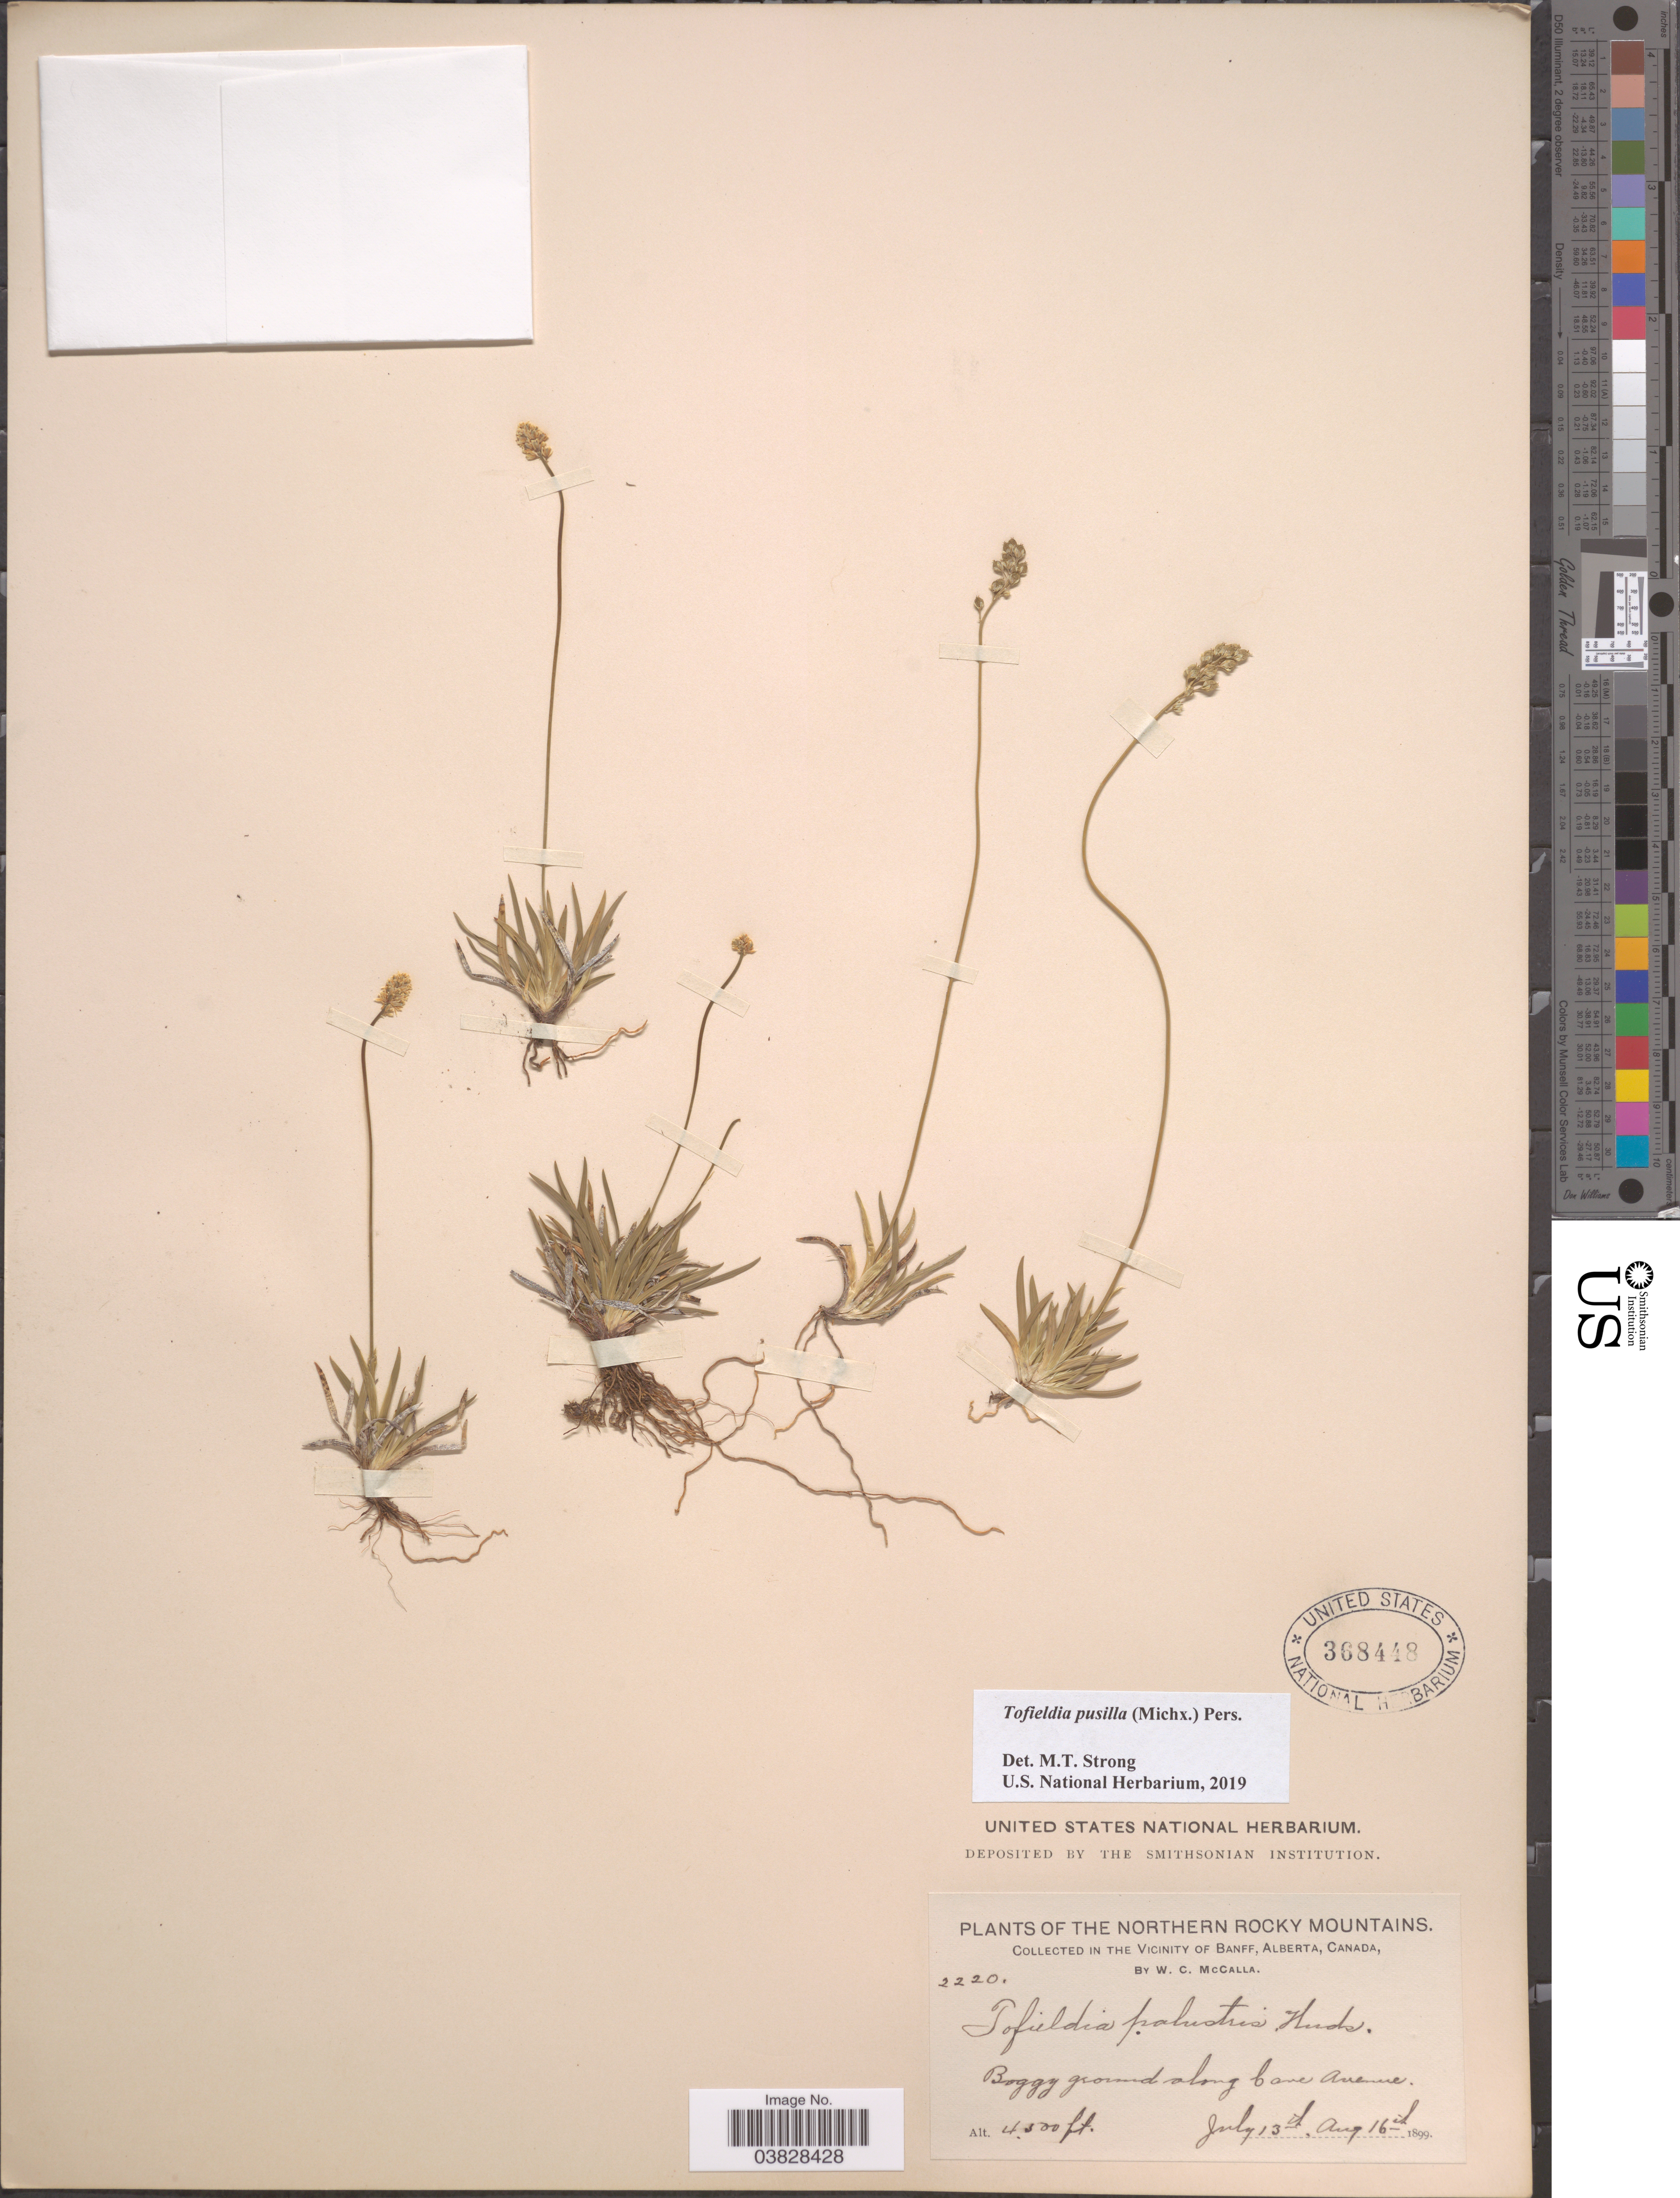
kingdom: Plantae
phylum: Tracheophyta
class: Liliopsida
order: Alismatales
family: Tofieldiaceae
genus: Tofieldia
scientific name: Tofieldia pusilla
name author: (Michx.) Pers.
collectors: W. McCalla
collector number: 2220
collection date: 1899-07-13/1899-08-16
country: Canada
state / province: Alberta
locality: THe Northern Rocky Mountains. In the Vicinity of Banff. Along Cane Avenue.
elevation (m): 1372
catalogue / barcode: US 368448